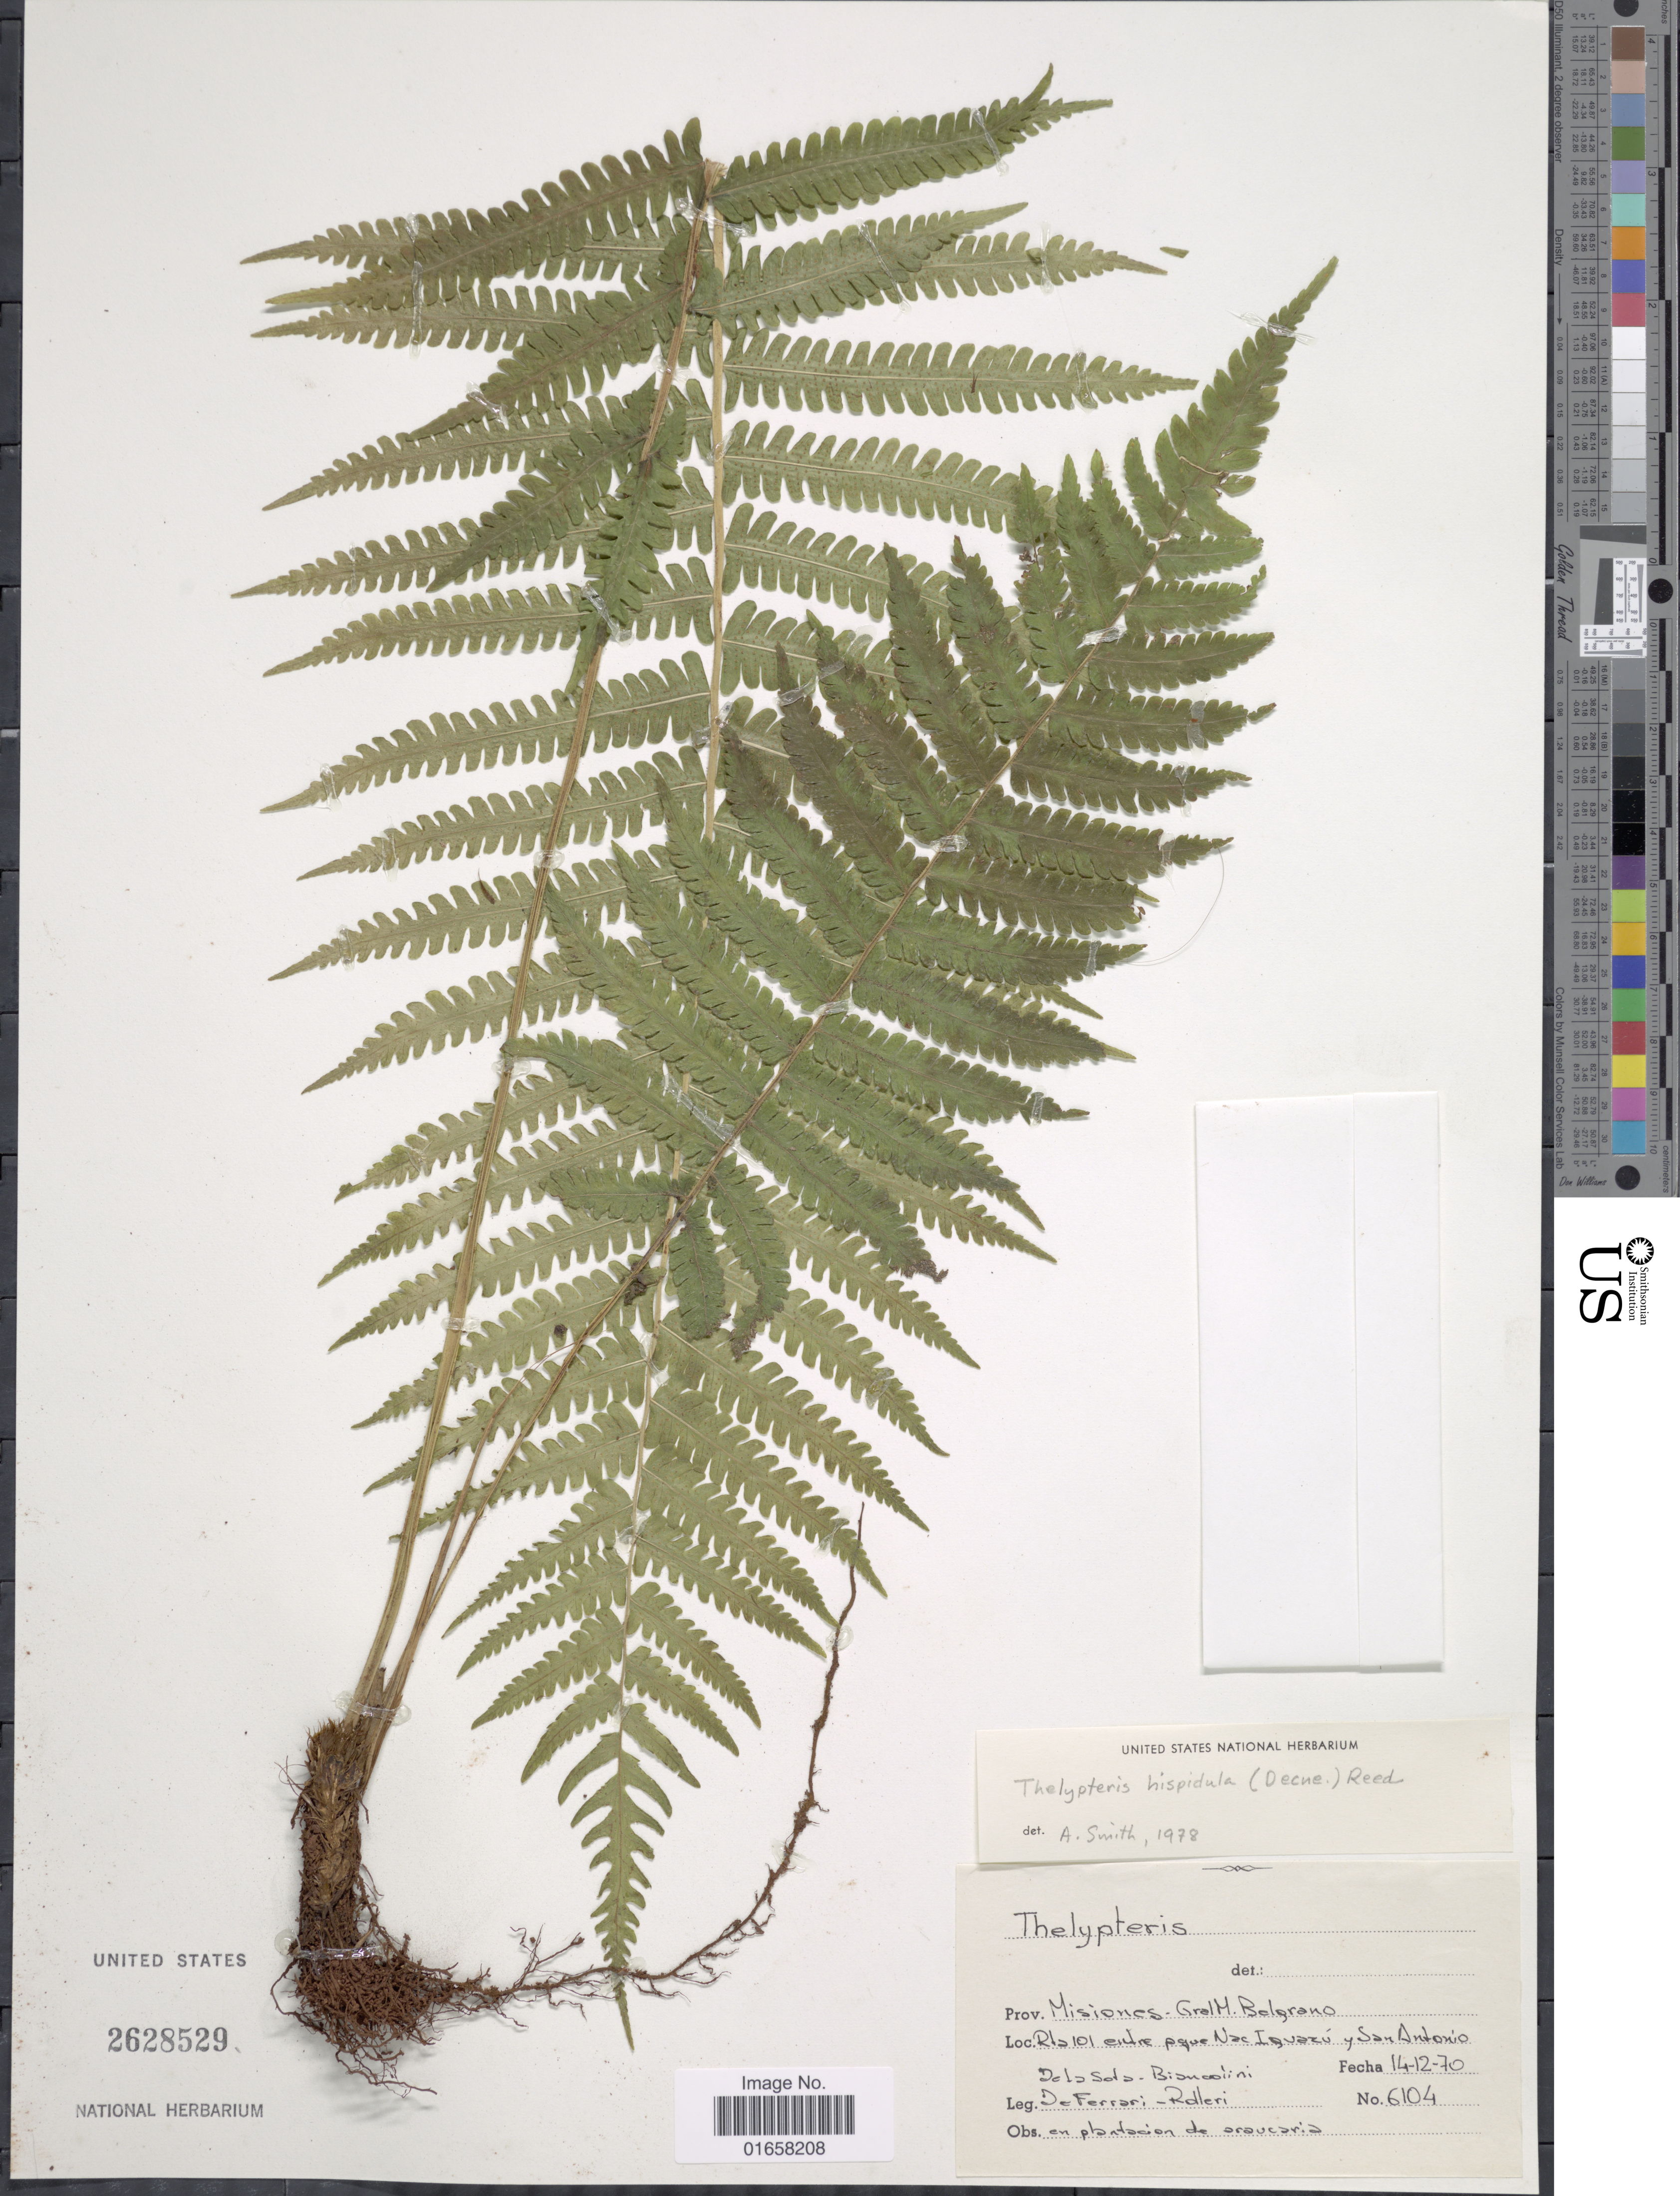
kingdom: Plantae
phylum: Tracheophyta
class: Polypodiopsida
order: Polypodiales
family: Thelypteridaceae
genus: Christella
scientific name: Christella hispidula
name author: (Decne.) Holttum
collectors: de la Sota, Biancolini, De Ferrari & Rolleri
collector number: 6104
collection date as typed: Transcribed d/m/y: 14/12/70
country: Argentina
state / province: Misiones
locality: Misiones- Gral M. Belgrano. Rta 101 entre pque Nac Iguaru y san Antonio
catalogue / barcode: US 2628529